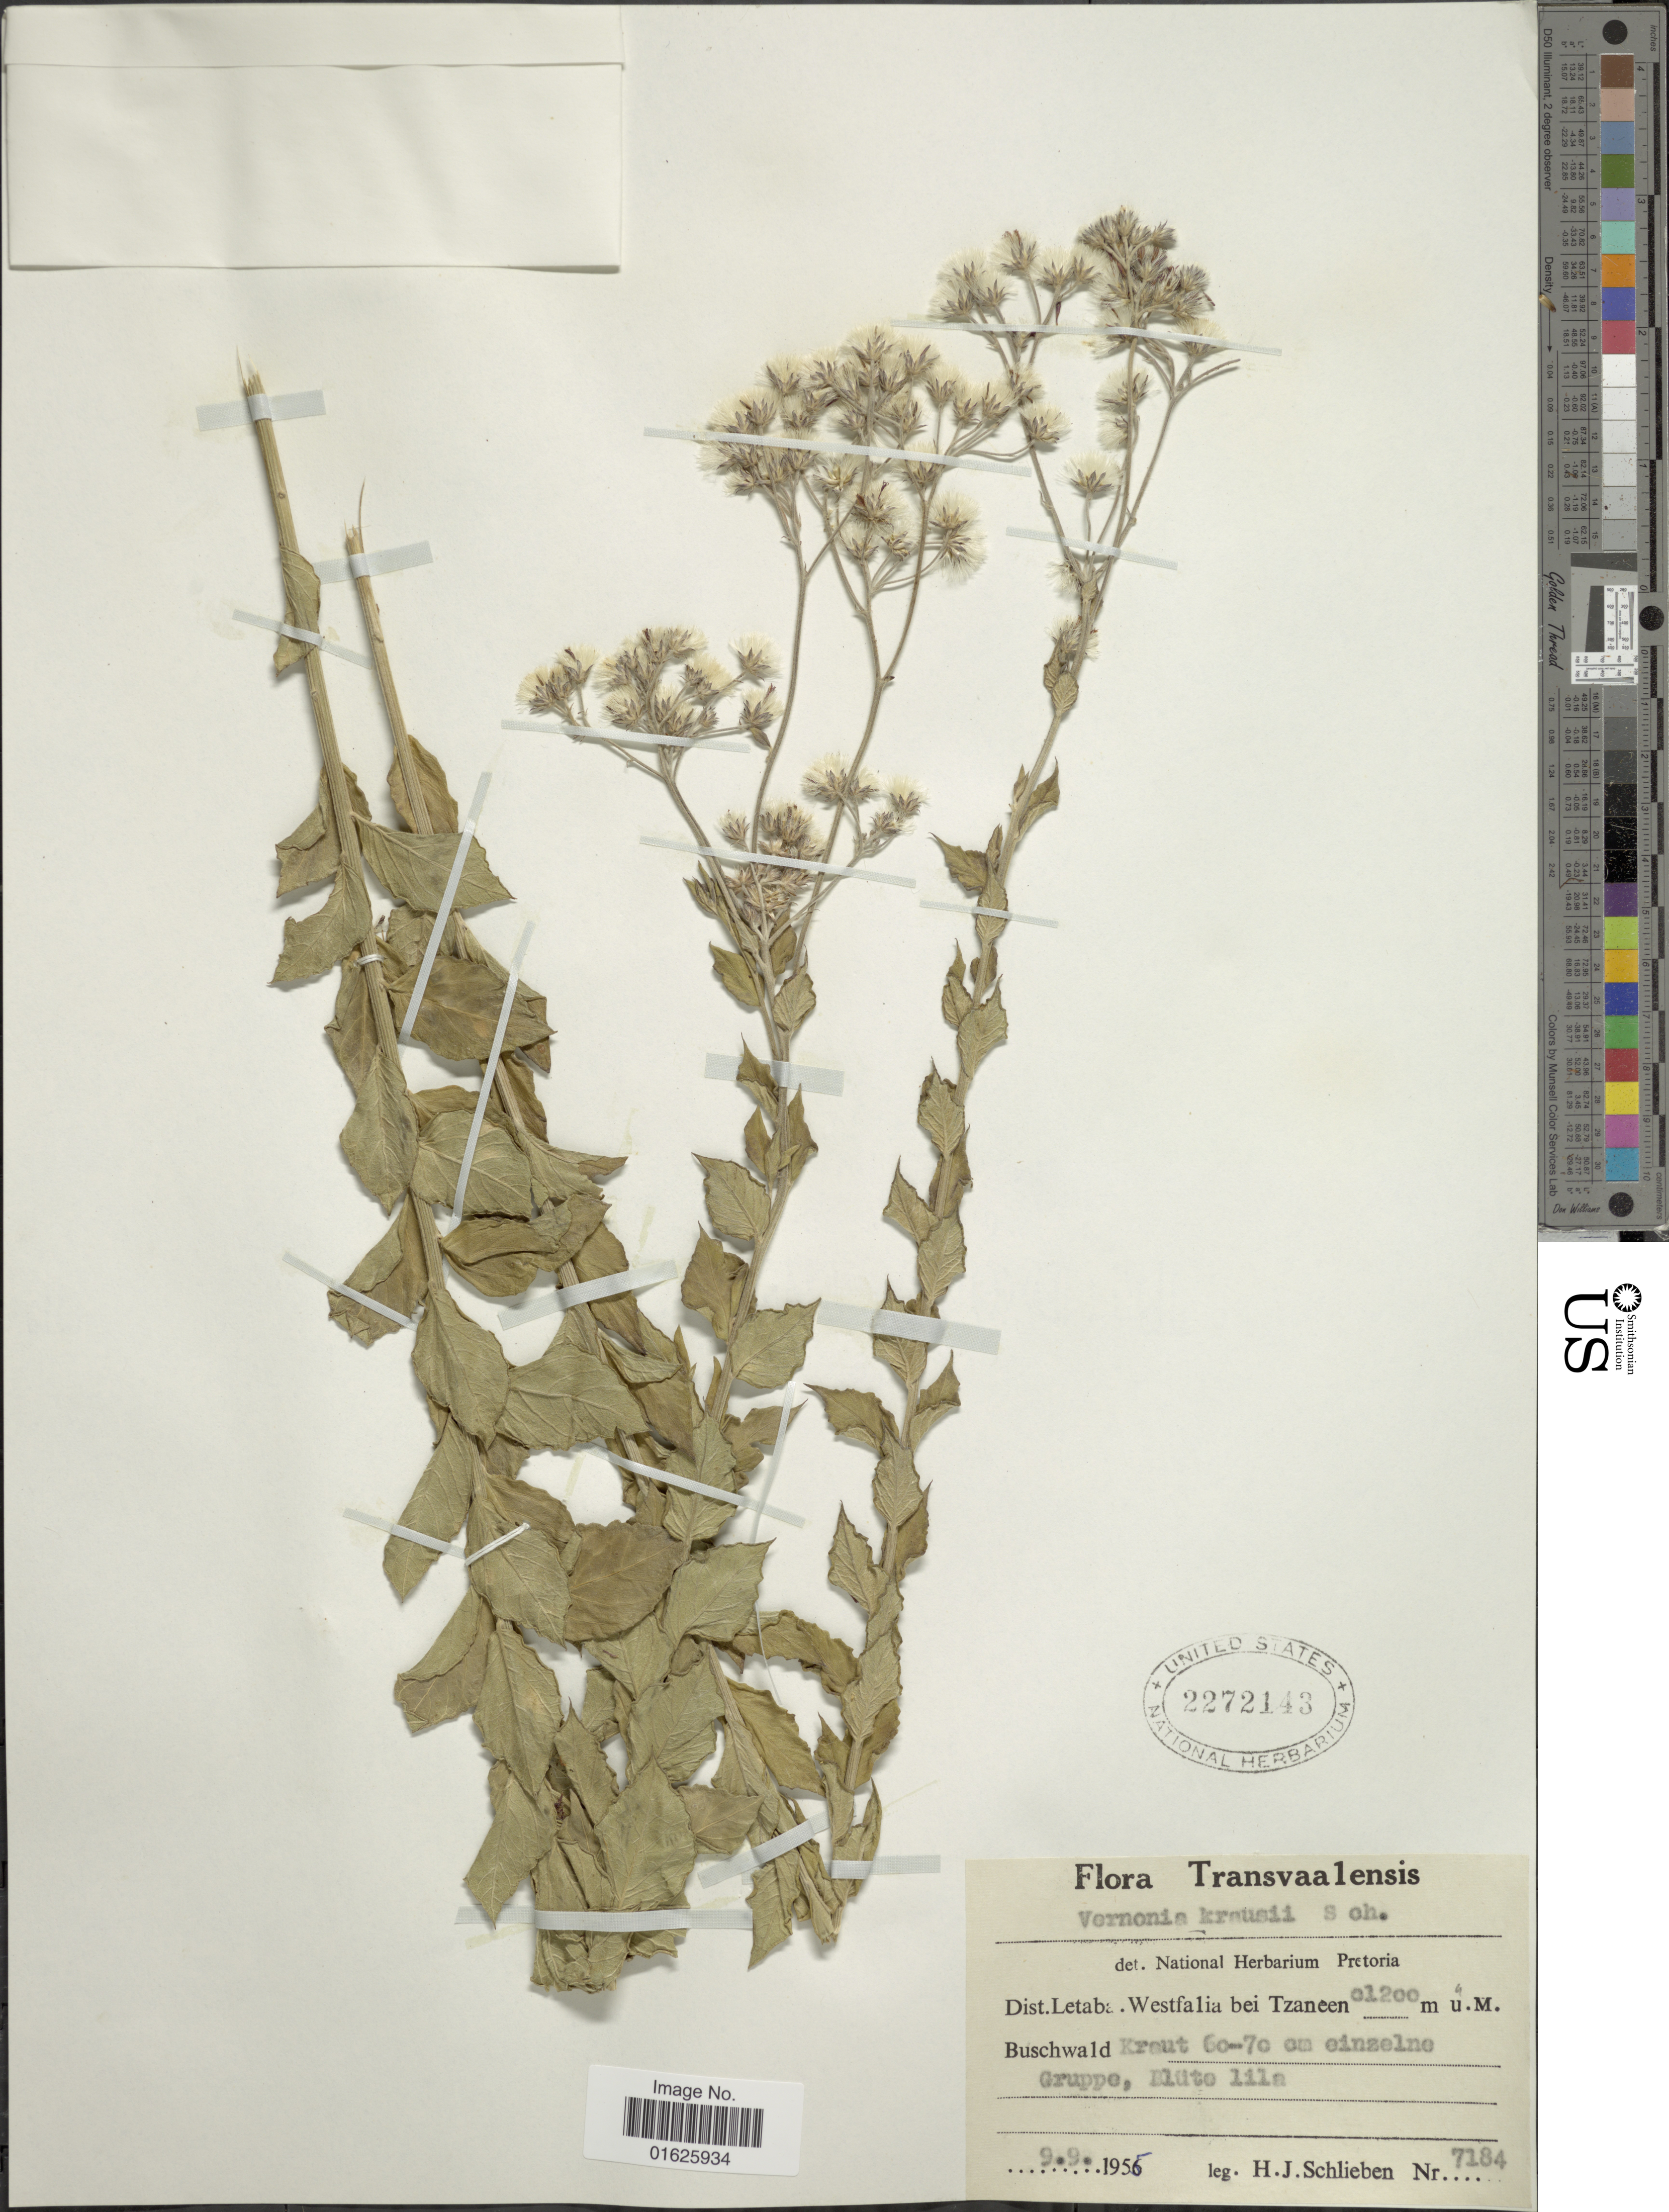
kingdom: Plantae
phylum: Tracheophyta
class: Magnoliopsida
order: Asterales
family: Asteraceae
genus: Hilliardiella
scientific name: Hilliardiella oligocephala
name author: (DC.) H. Rob.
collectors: H. J. Schlieben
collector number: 7184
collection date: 1955-09-09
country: South Africa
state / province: Limpopo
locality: Transvaalensis, Dist Letaba. Westfalia bei Tzaneen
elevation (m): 1200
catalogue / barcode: US 2272143